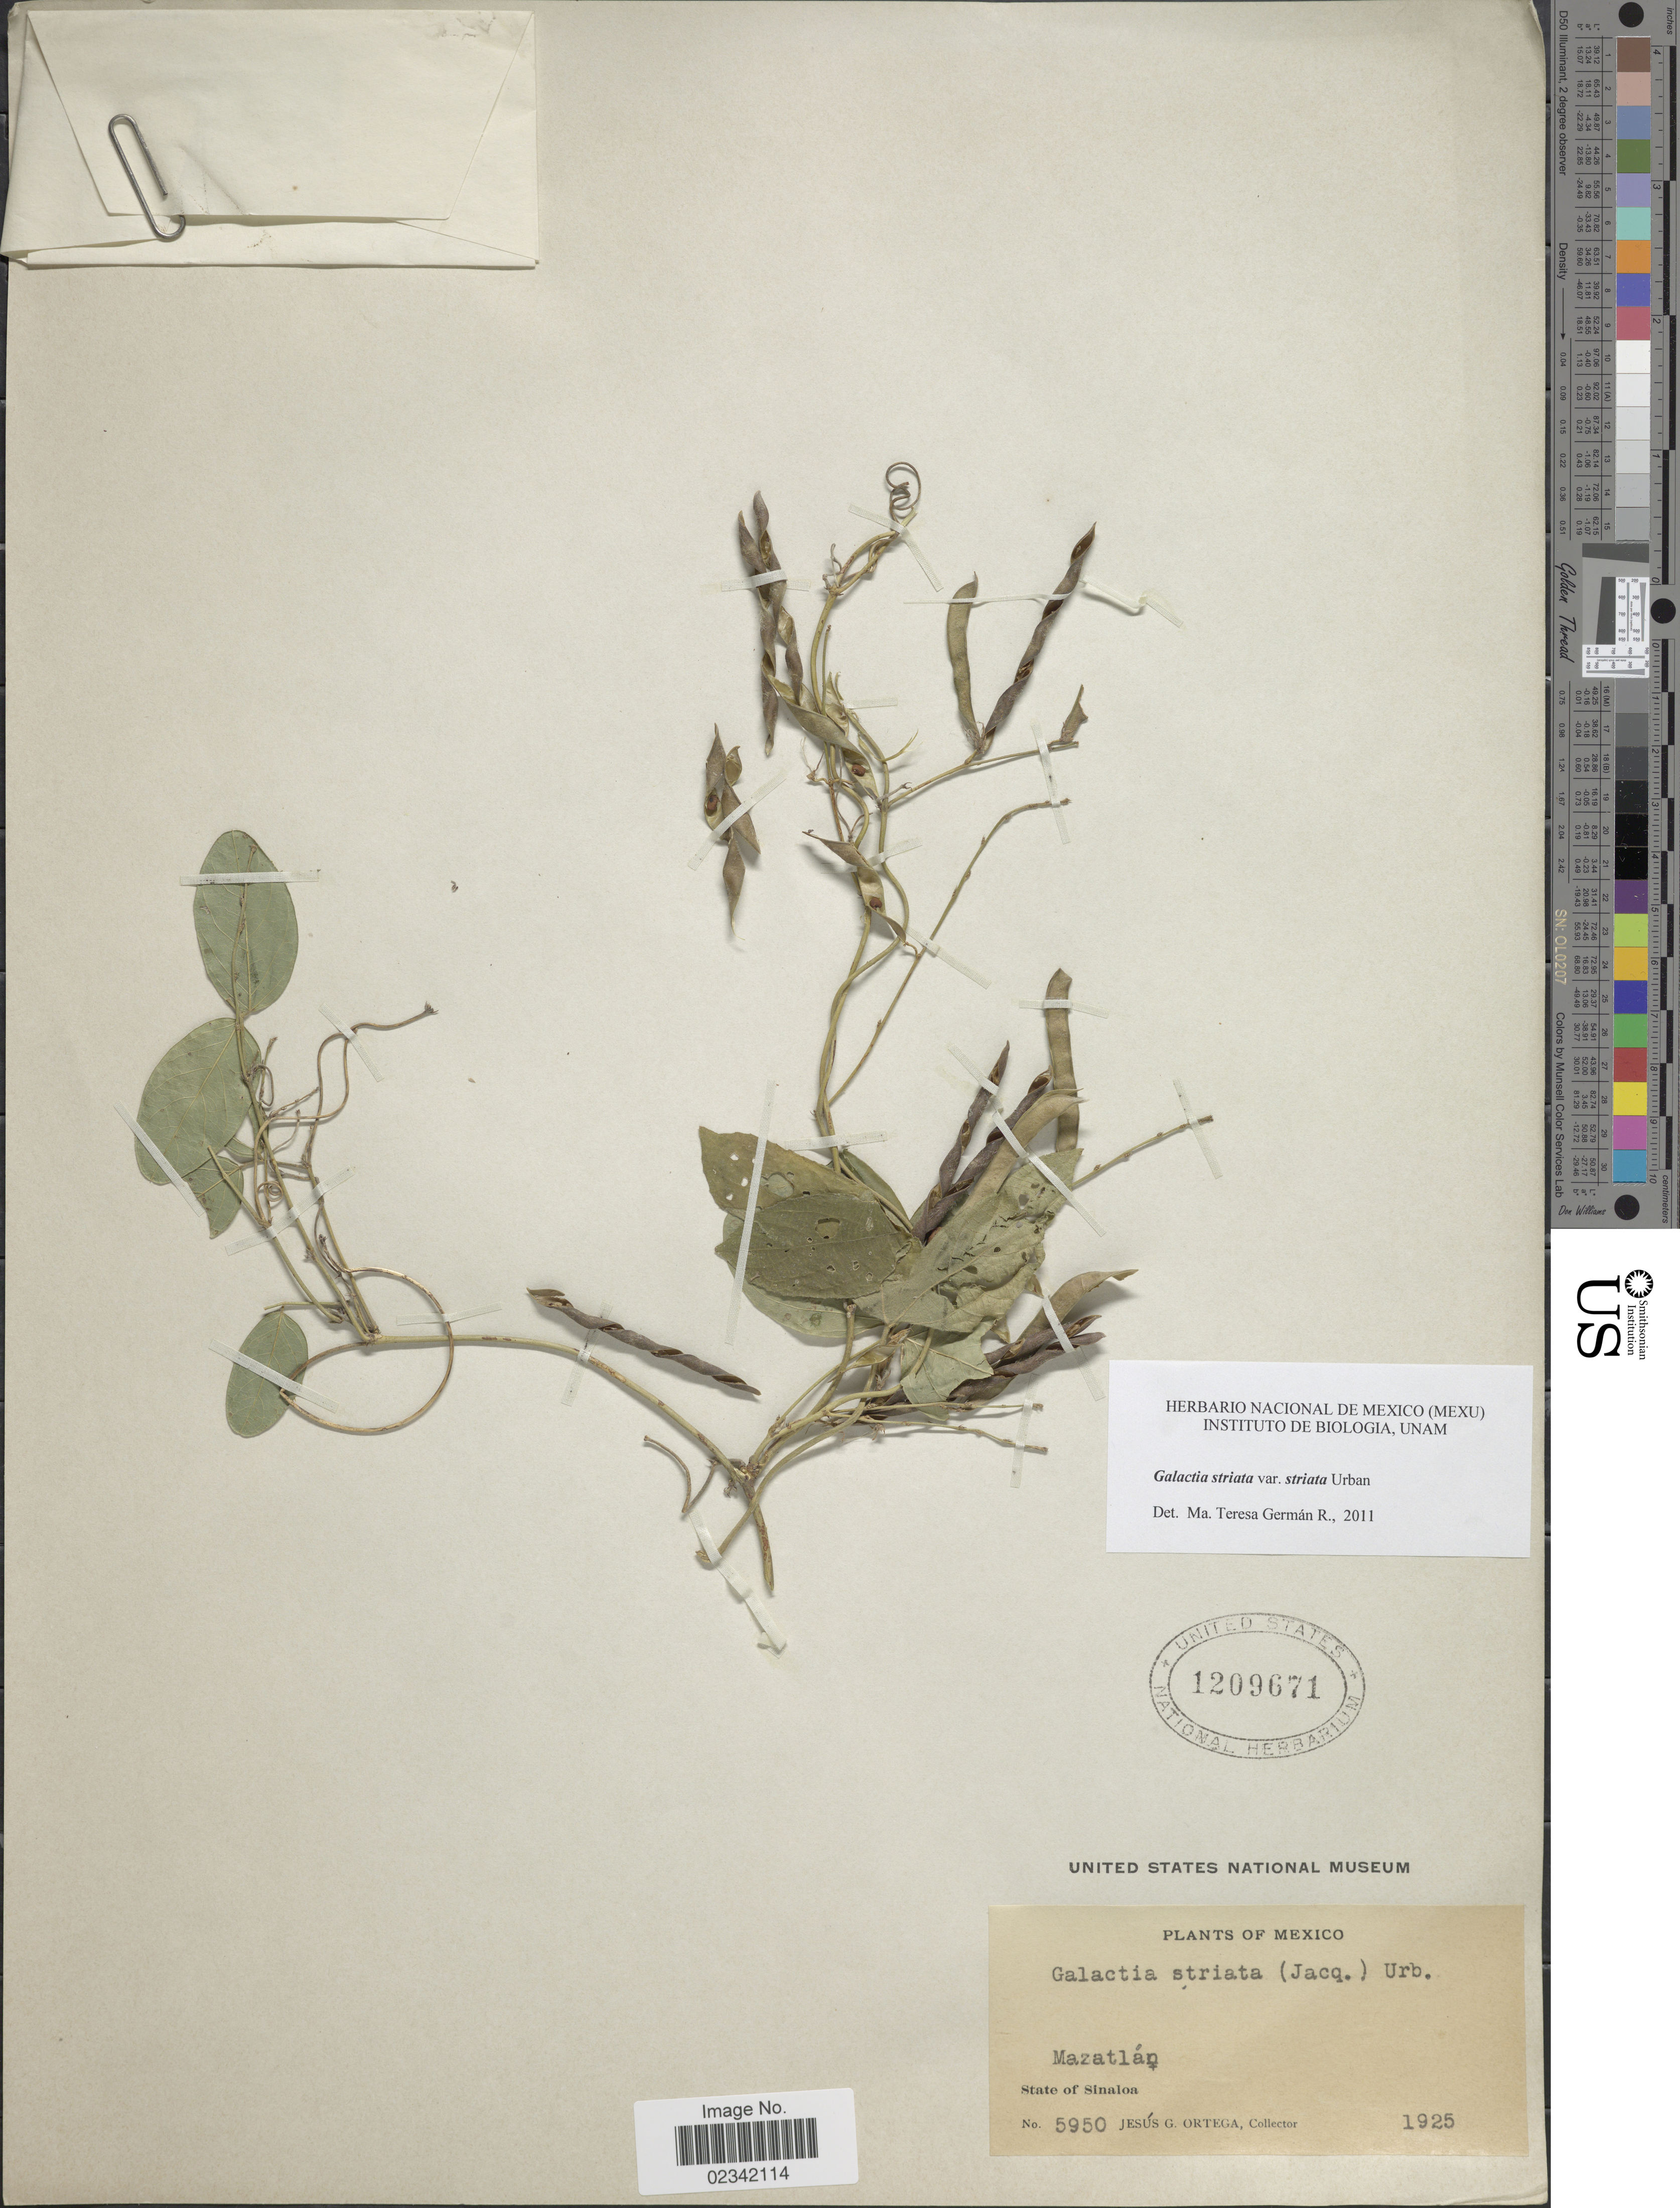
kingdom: Plantae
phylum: Tracheophyta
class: Magnoliopsida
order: Fabales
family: Fabaceae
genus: Galactia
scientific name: Galactia striata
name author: (Jacq.) Urb.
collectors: J. Ortega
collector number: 5950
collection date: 1925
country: Mexico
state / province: Sinaloa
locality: Mazatlan, State of Sinaloa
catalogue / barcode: US 1209671